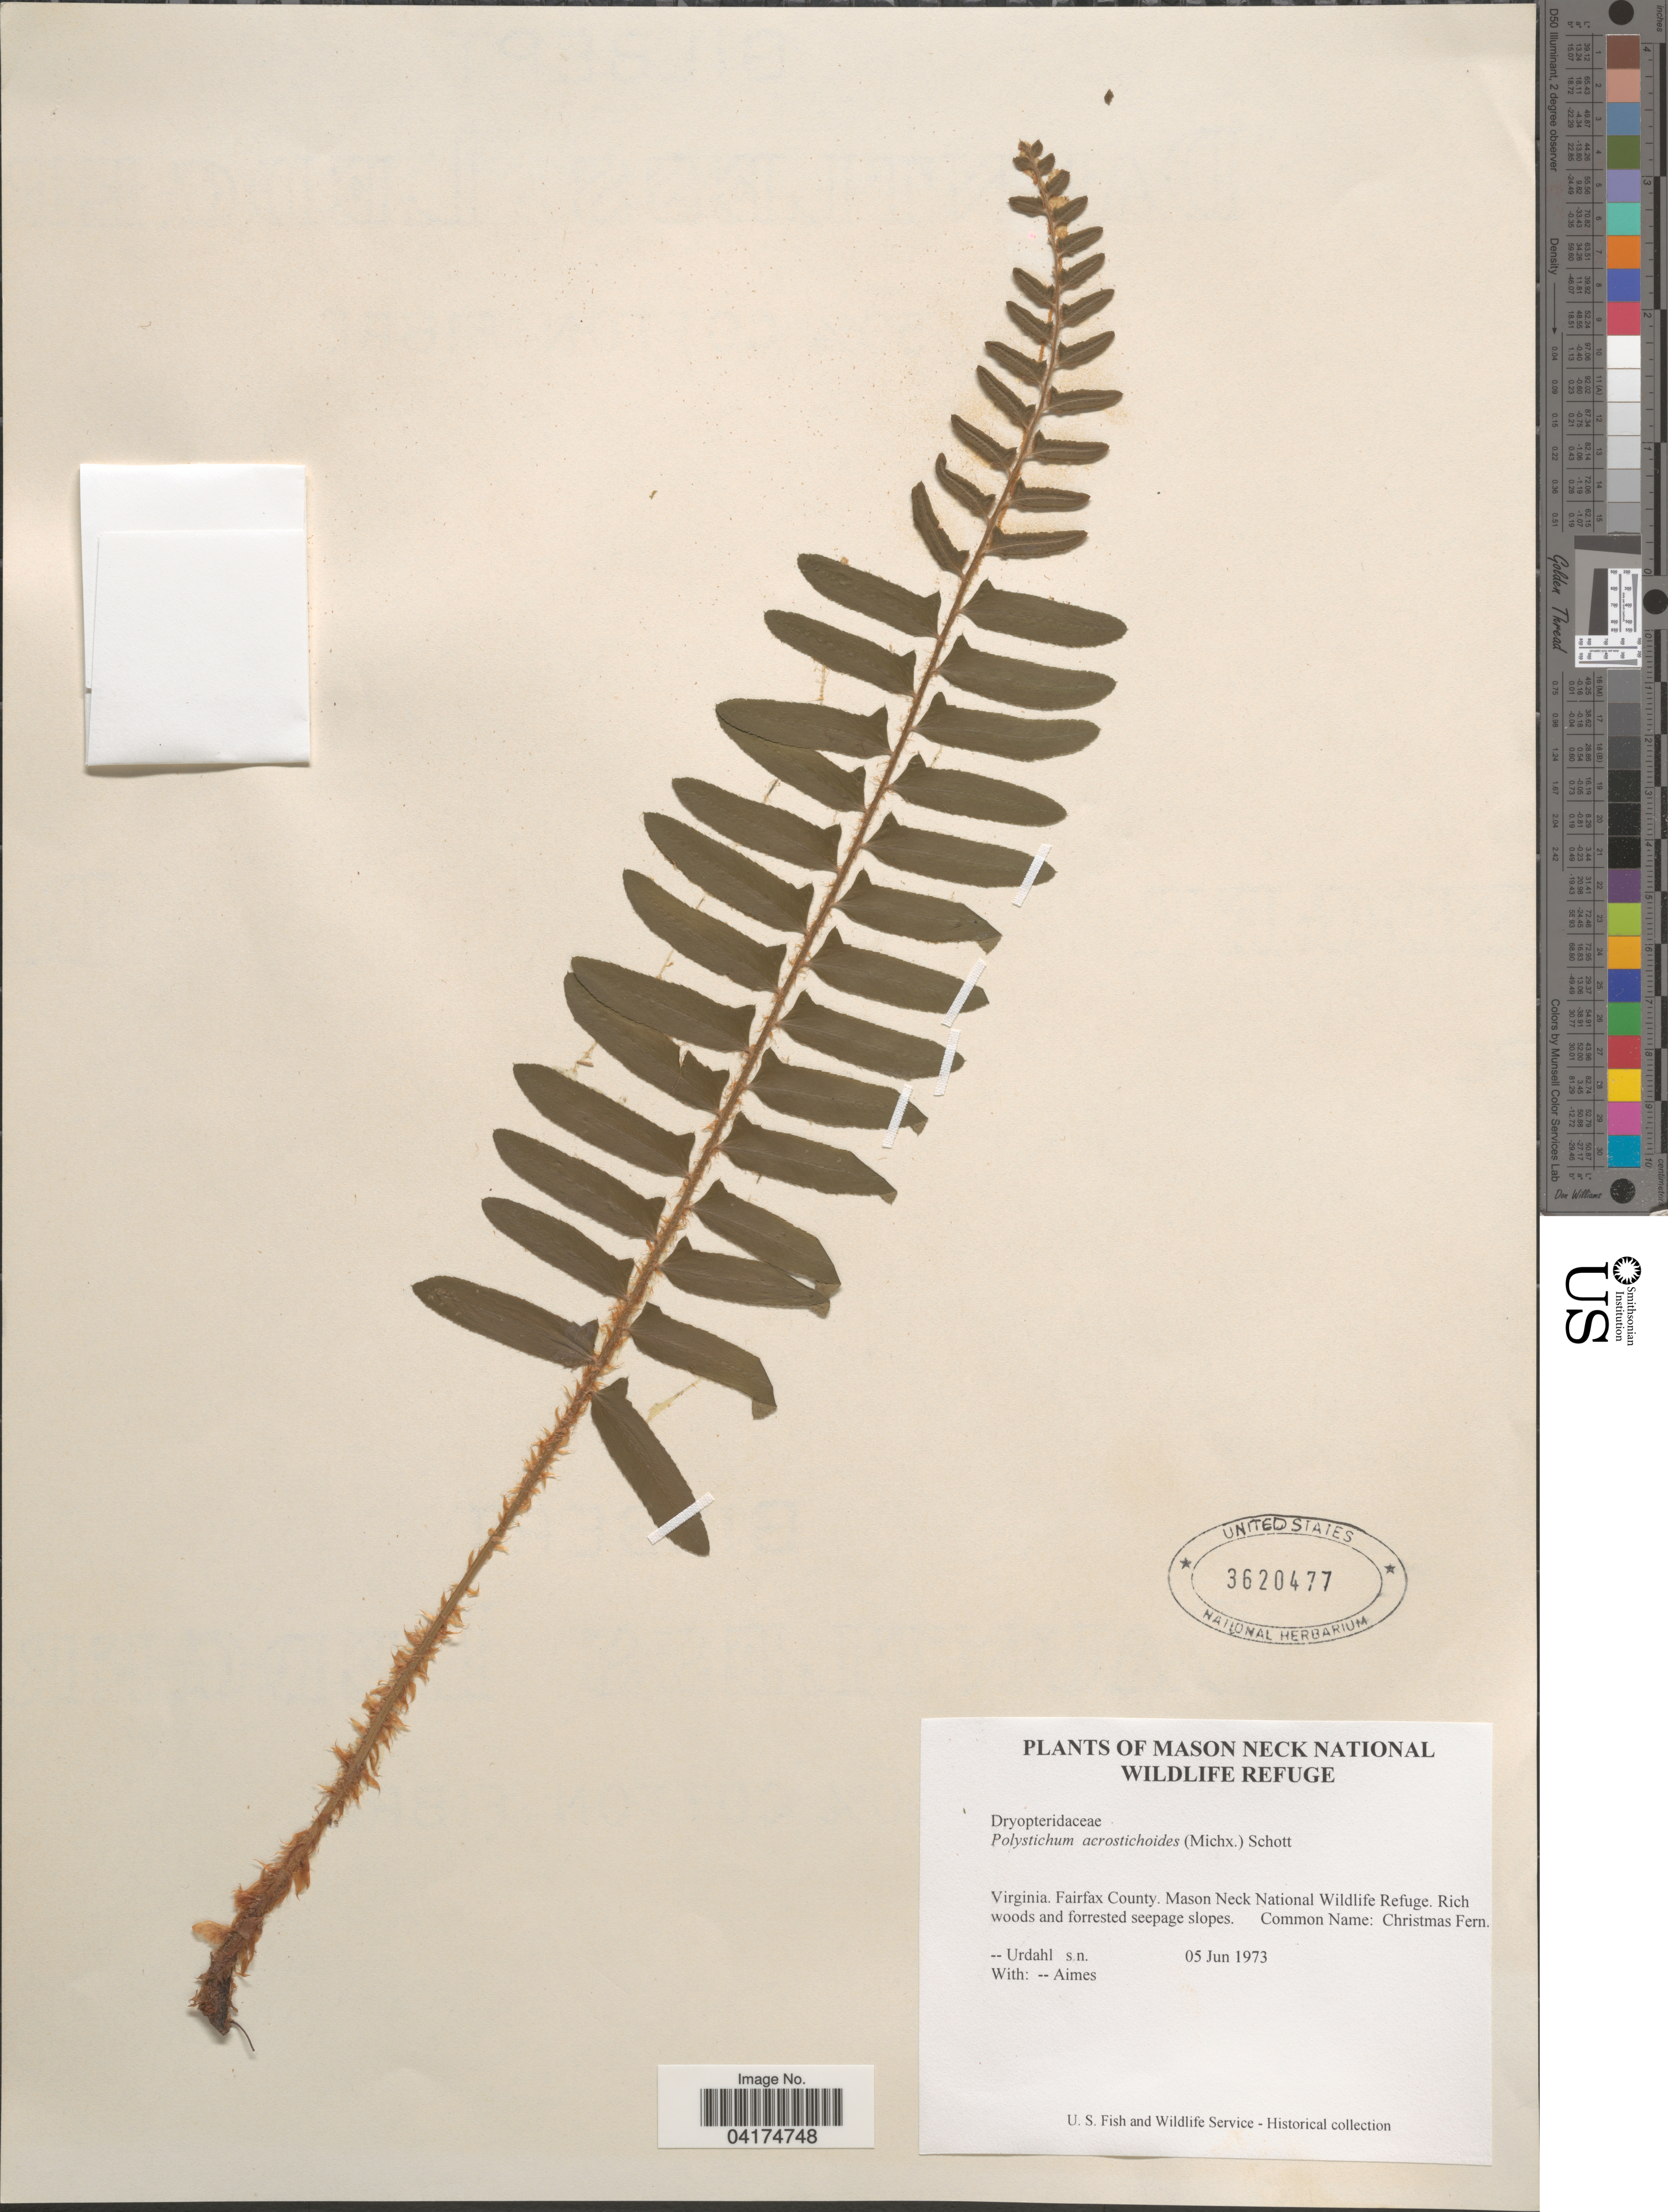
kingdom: Plantae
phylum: Tracheophyta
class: Polypodiopsida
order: Polypodiales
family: Dryopteridaceae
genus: Polystichum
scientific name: Polystichum acrostichoides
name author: (Michx.) Schott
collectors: Urdahl & Aimes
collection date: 1973-06-05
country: United States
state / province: Virginia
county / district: Fairfax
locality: Mason Neck National Wildlife Refuge. Fairfax County. Mason Neck National Wildlife Refuge.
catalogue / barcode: US 3620477